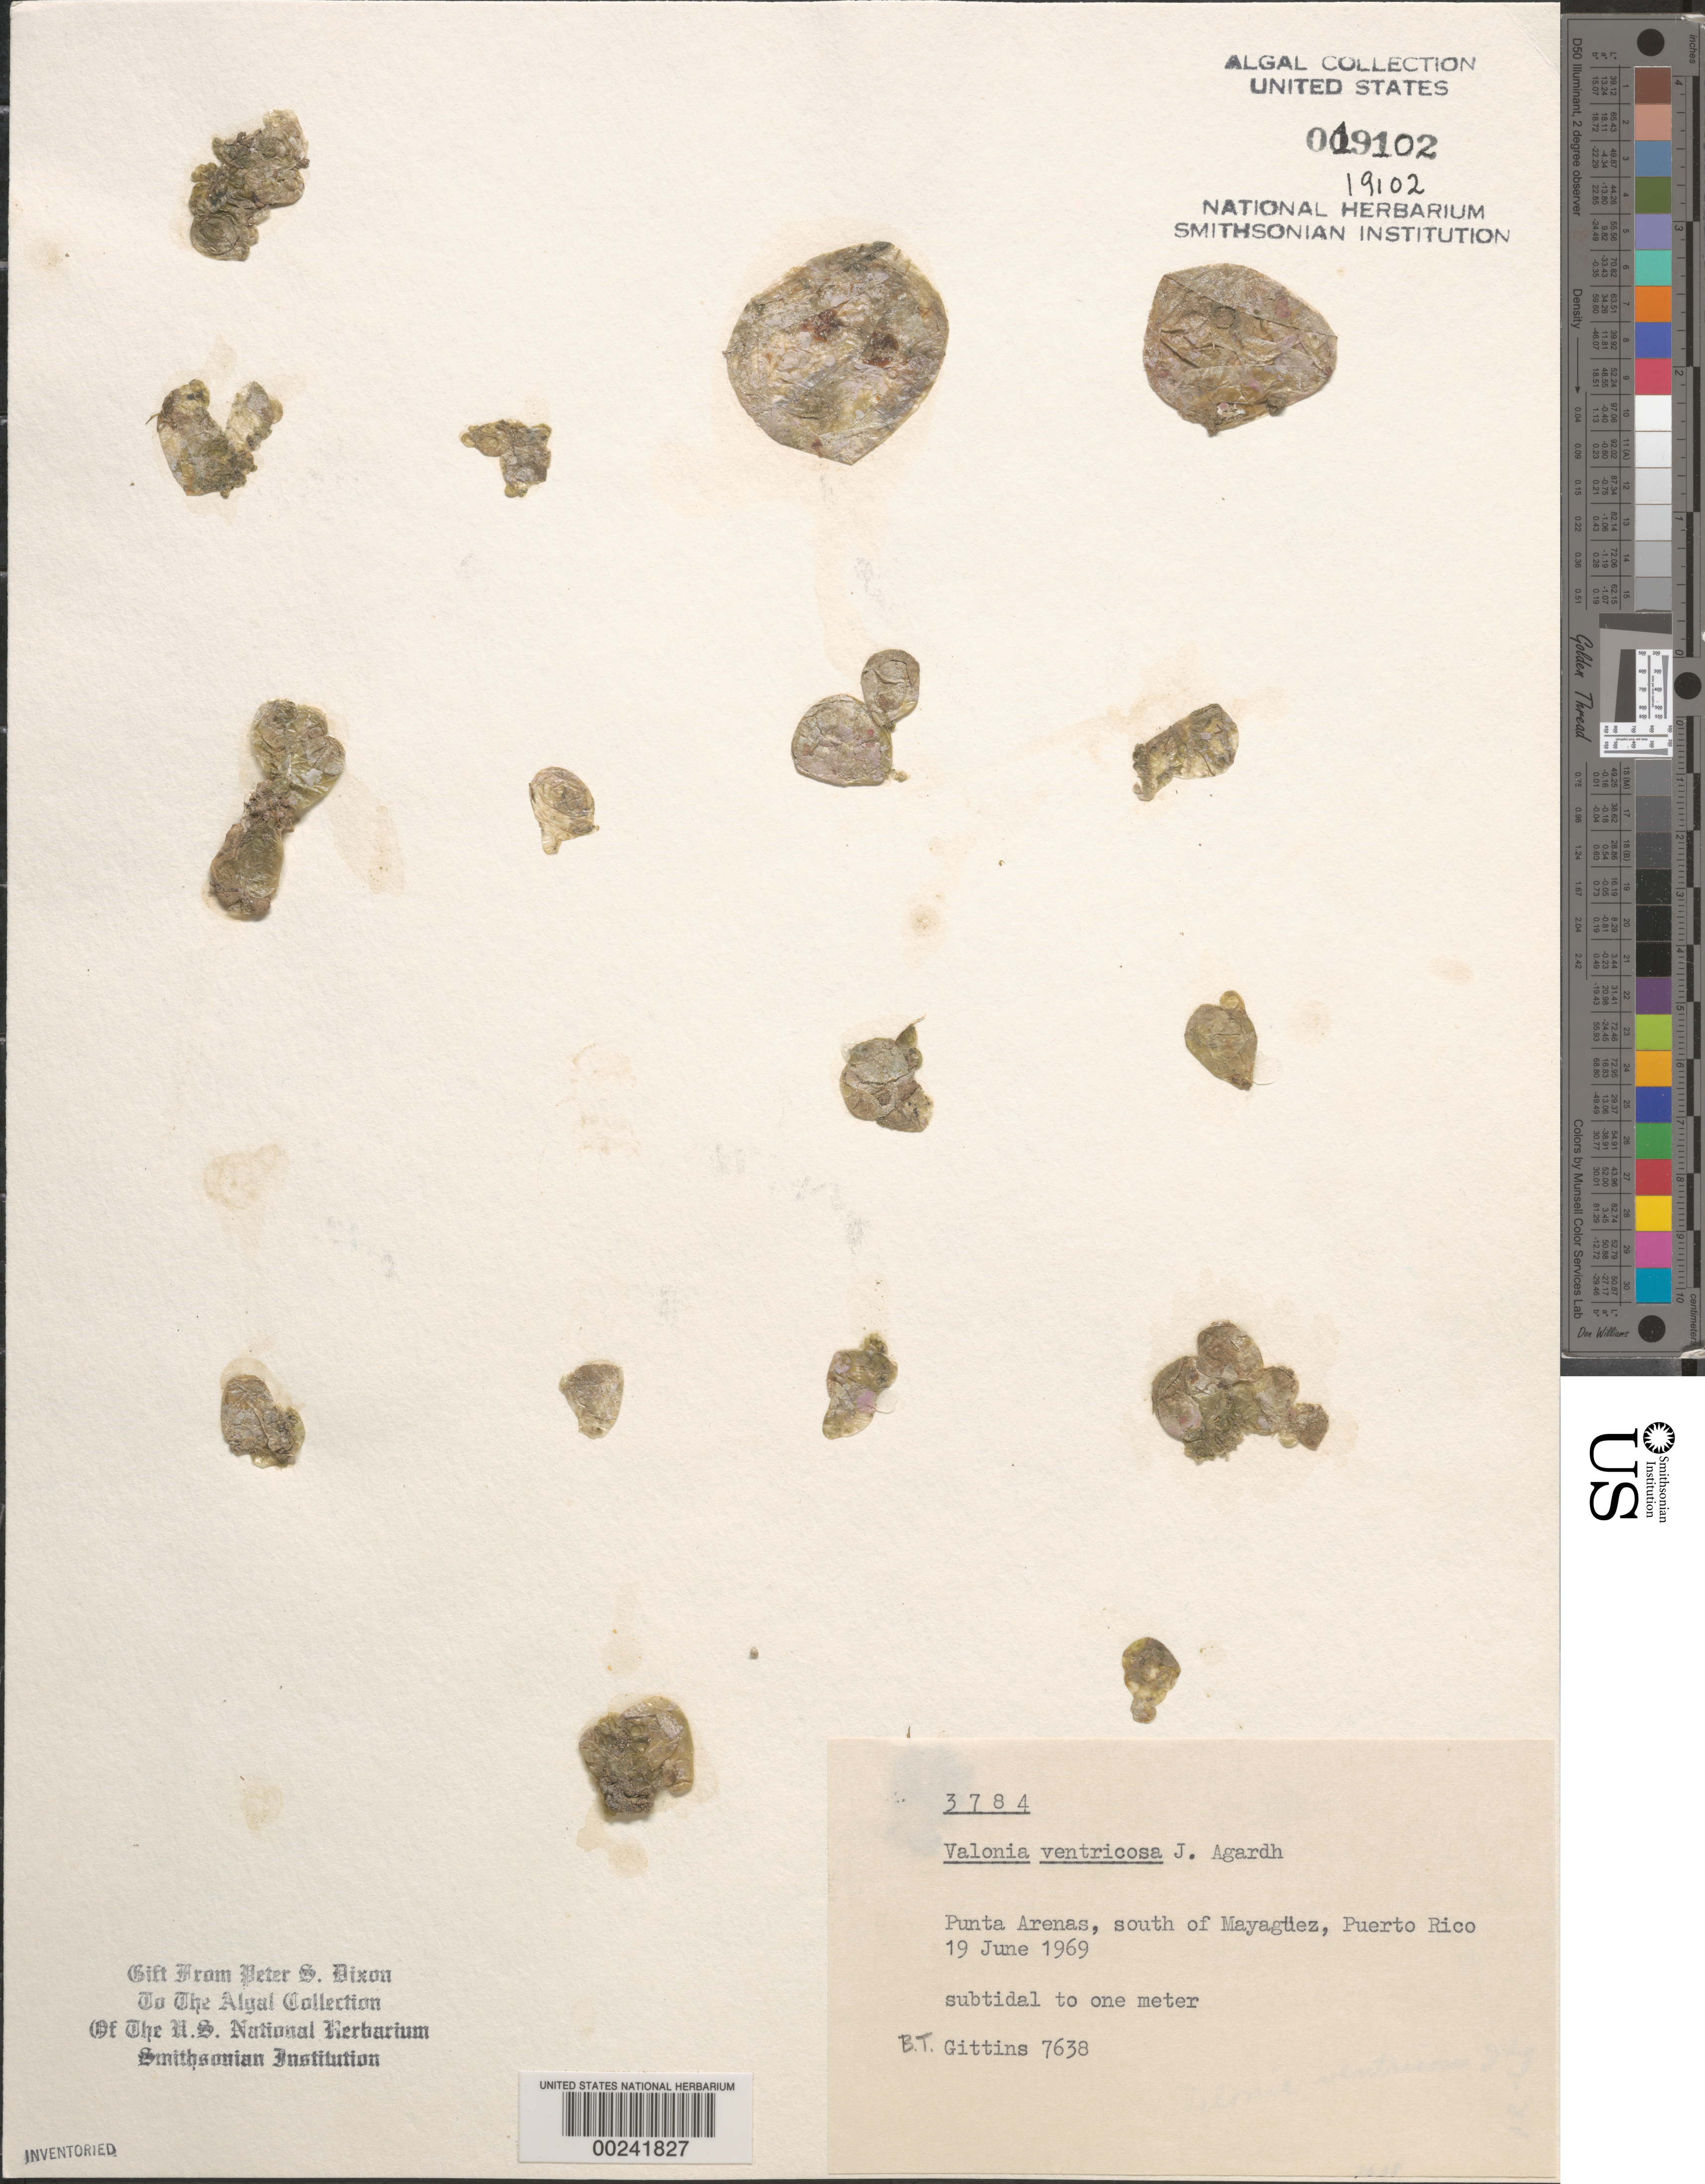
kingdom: Plantae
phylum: Chlorophyta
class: Ulvophyceae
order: Siphonocladales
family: Valoniaceae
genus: Valonia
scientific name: Valonia ventricosa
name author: J. Agardh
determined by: Dixon, P. S.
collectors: B. Gittins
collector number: BTG 7638 & PSD 3784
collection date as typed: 19 Jun 1969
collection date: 1969-06-19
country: Puerto Rico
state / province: Mayaguez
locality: Punta arenas, south of mayaguez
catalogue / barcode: US 19102